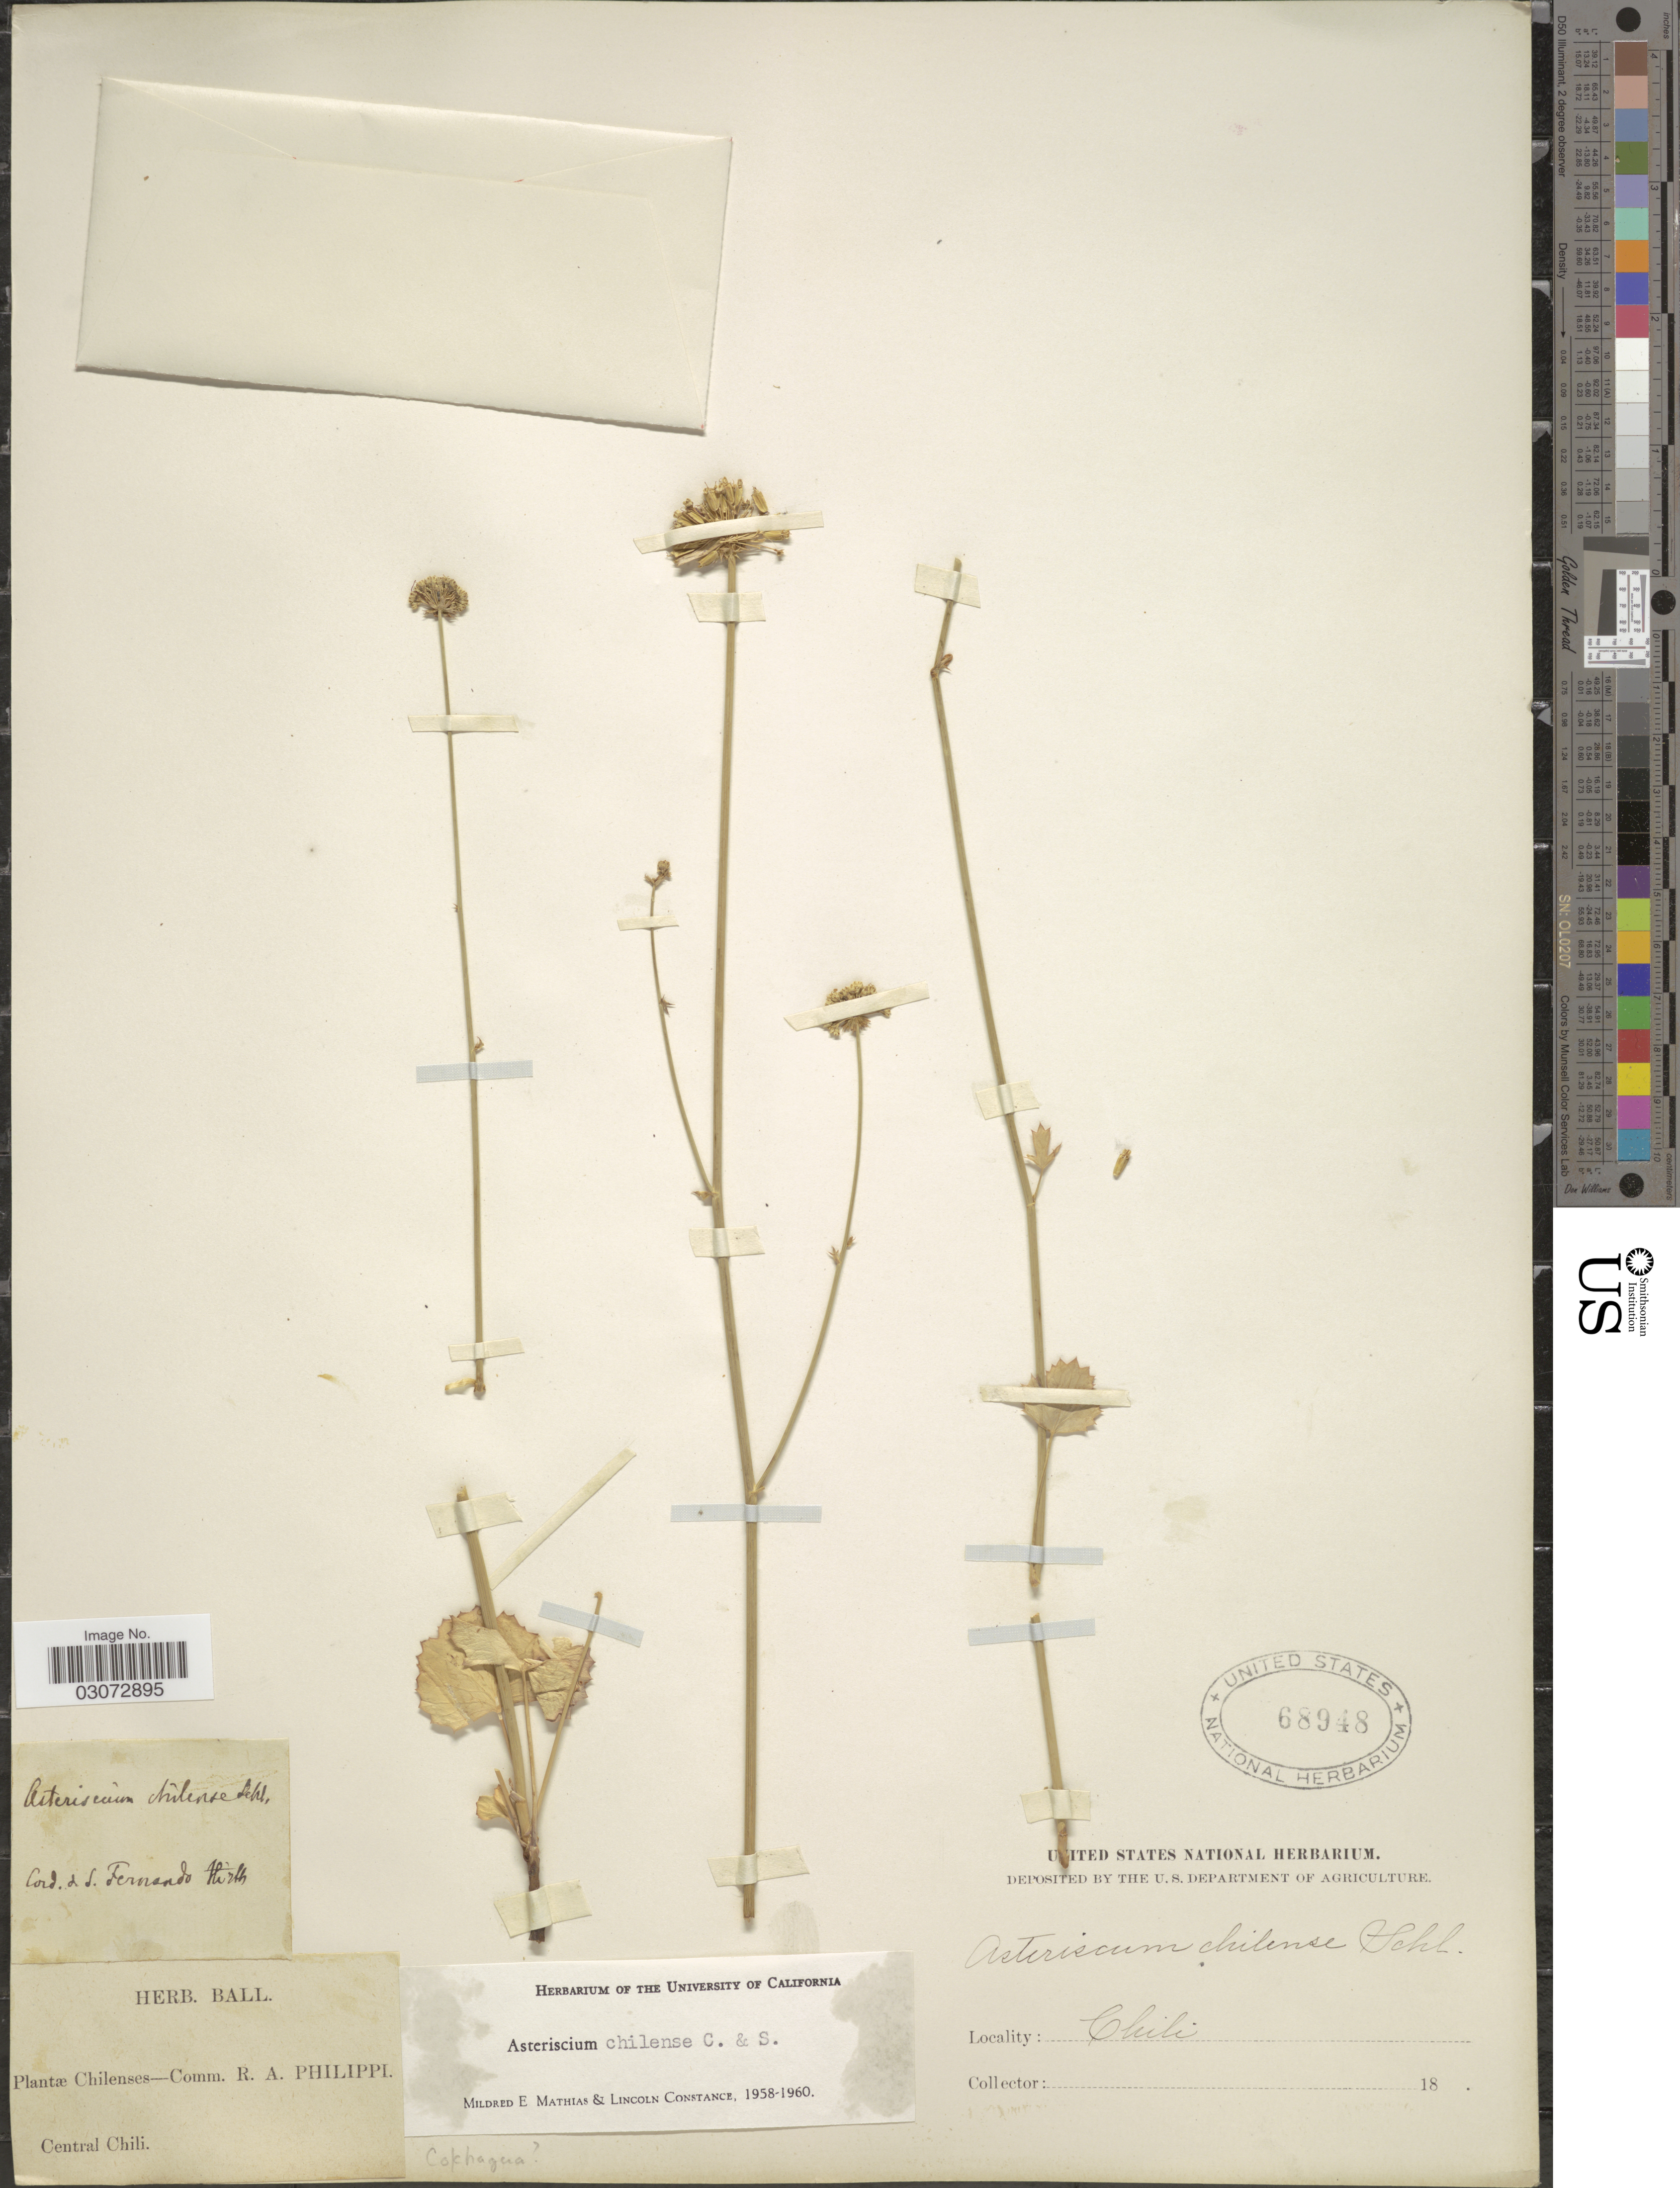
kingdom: Plantae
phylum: Tracheophyta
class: Magnoliopsida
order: Apiales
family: Apiaceae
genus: Asteriscium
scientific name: Asteriscium chilense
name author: Cham. & Schltdl.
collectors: Hirth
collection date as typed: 18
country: Chile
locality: Cord. de S. Fernando. Central Chili.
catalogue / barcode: US 68948